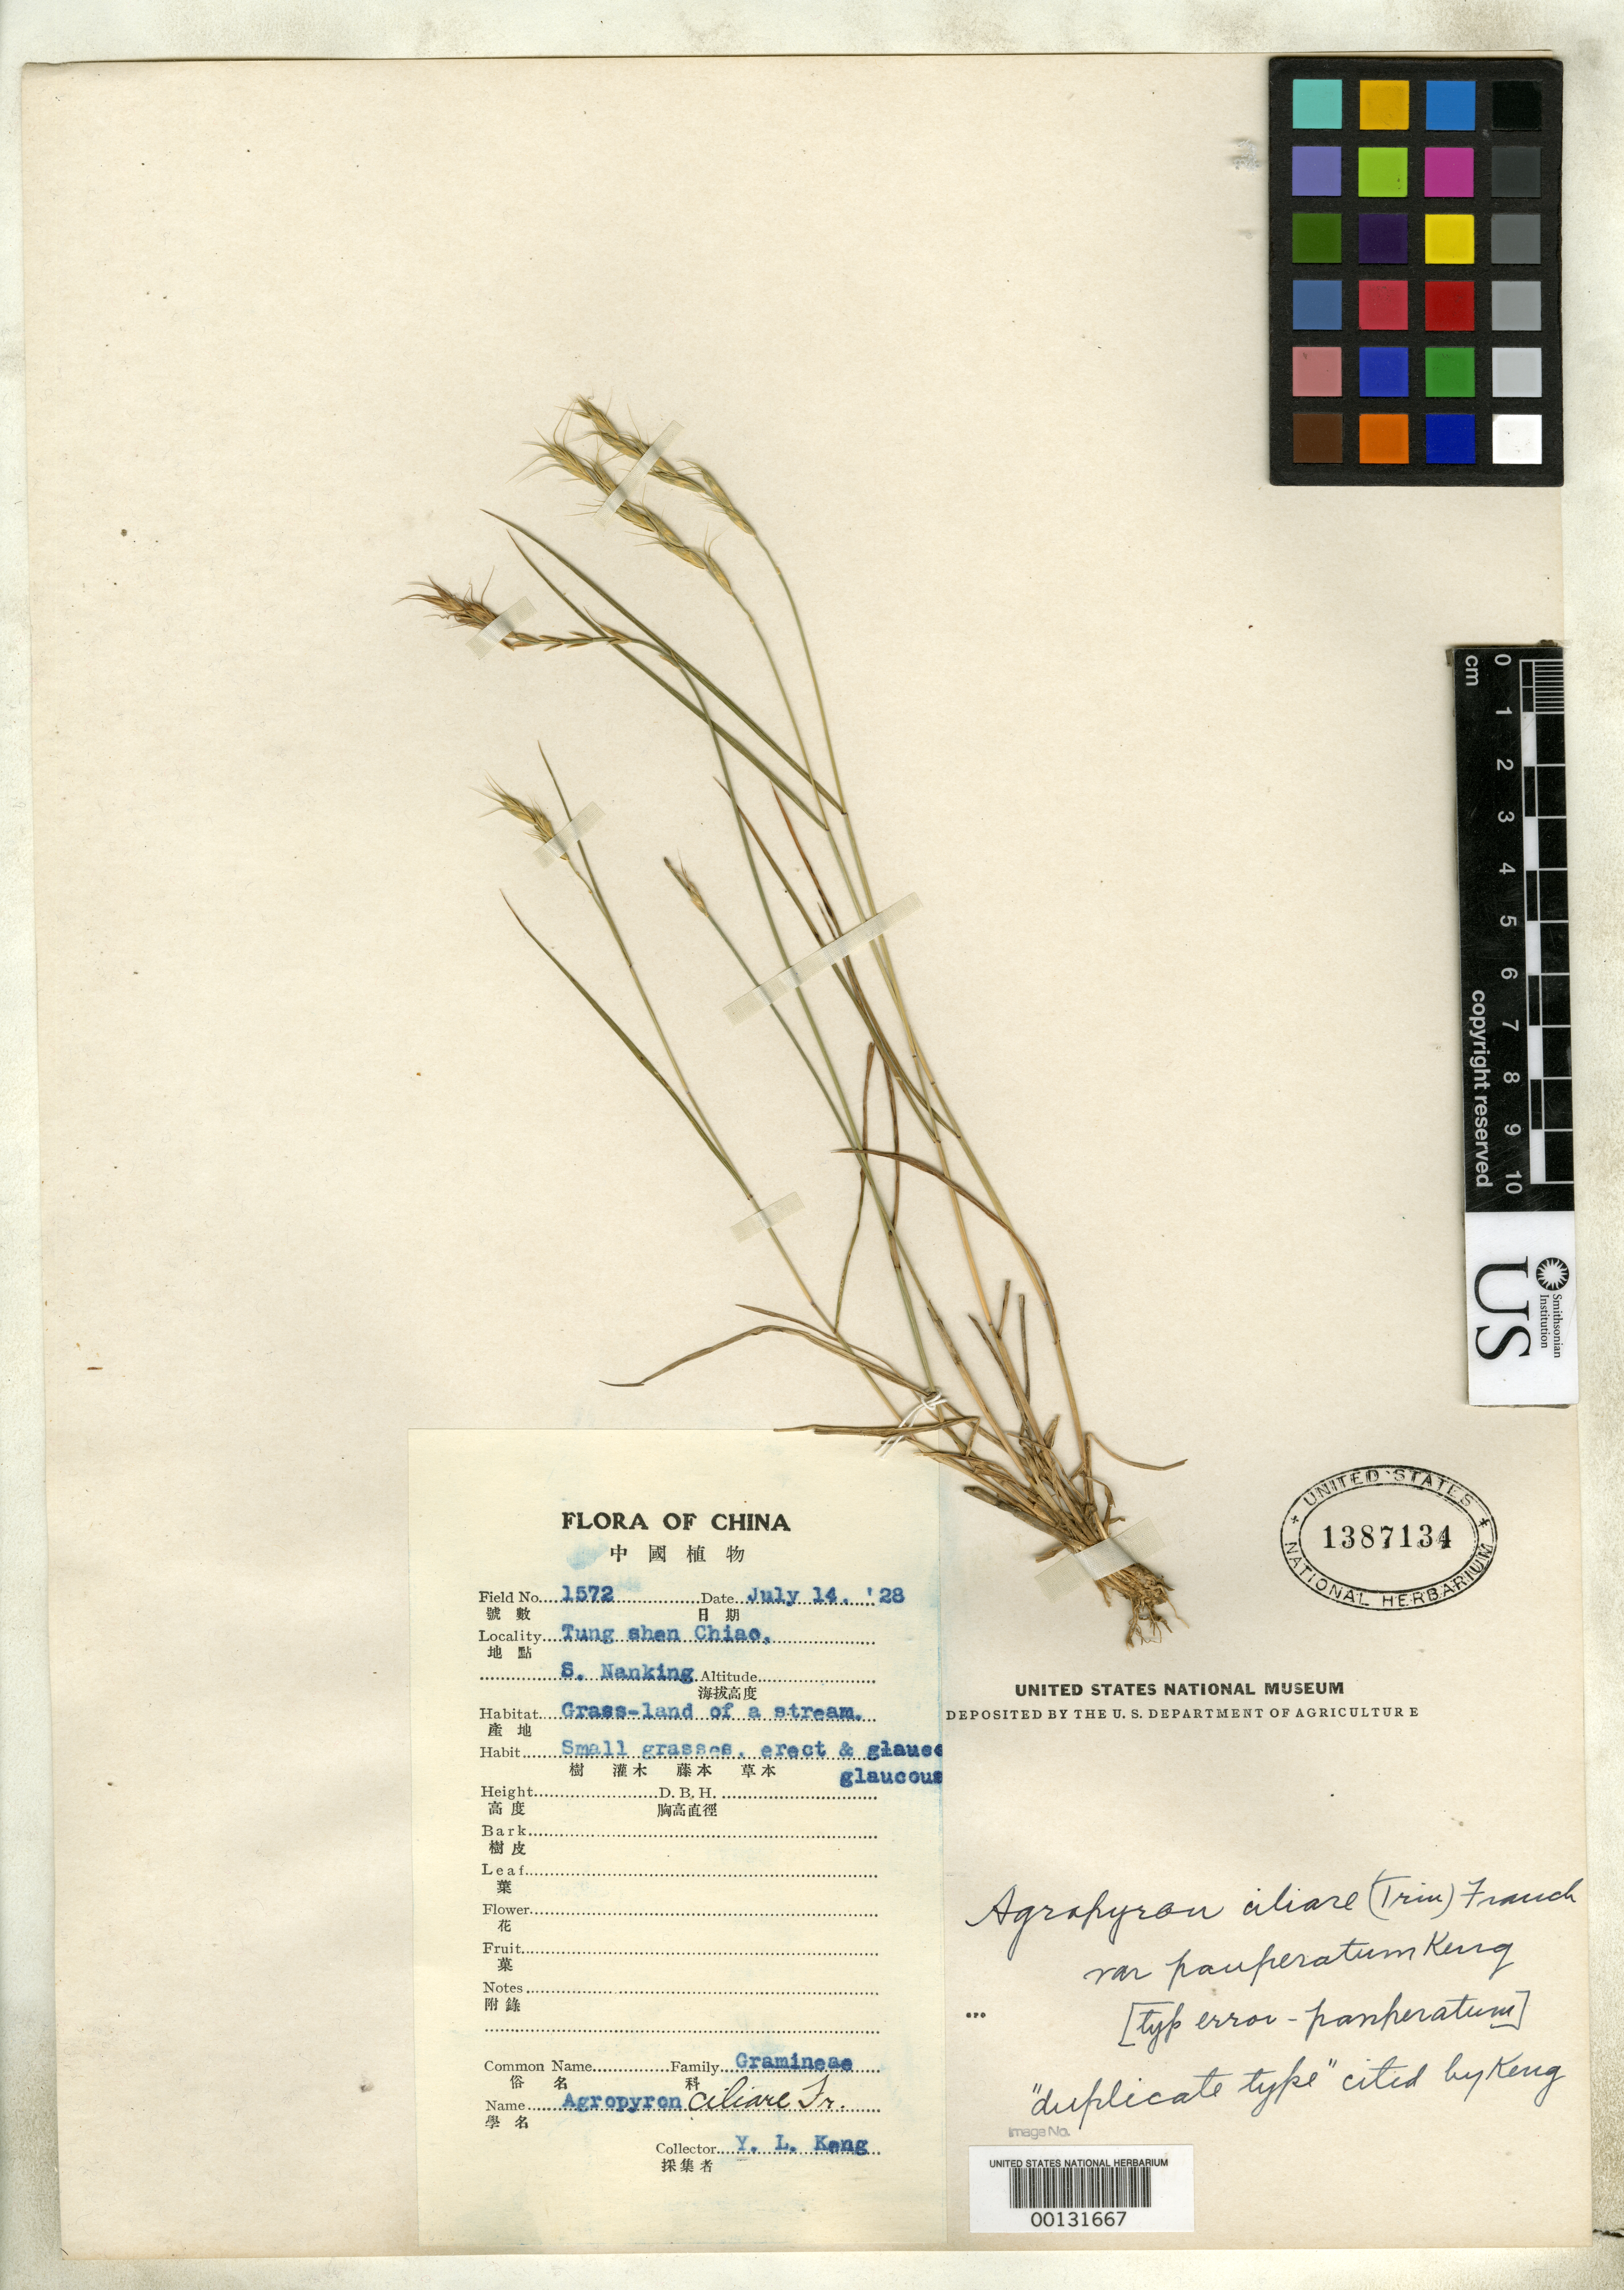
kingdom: Plantae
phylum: Tracheophyta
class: Liliopsida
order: Poales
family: Poaceae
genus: Agropyron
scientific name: Agropyron ciliare var. pauperum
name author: Keng in C. P'ei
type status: Isotype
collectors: Y. L. Keng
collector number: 1572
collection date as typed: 14 Jul 1928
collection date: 1928-07-14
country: China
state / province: Jiangsu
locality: Tung Shan Chaio, Nanking.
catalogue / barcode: US 1387134